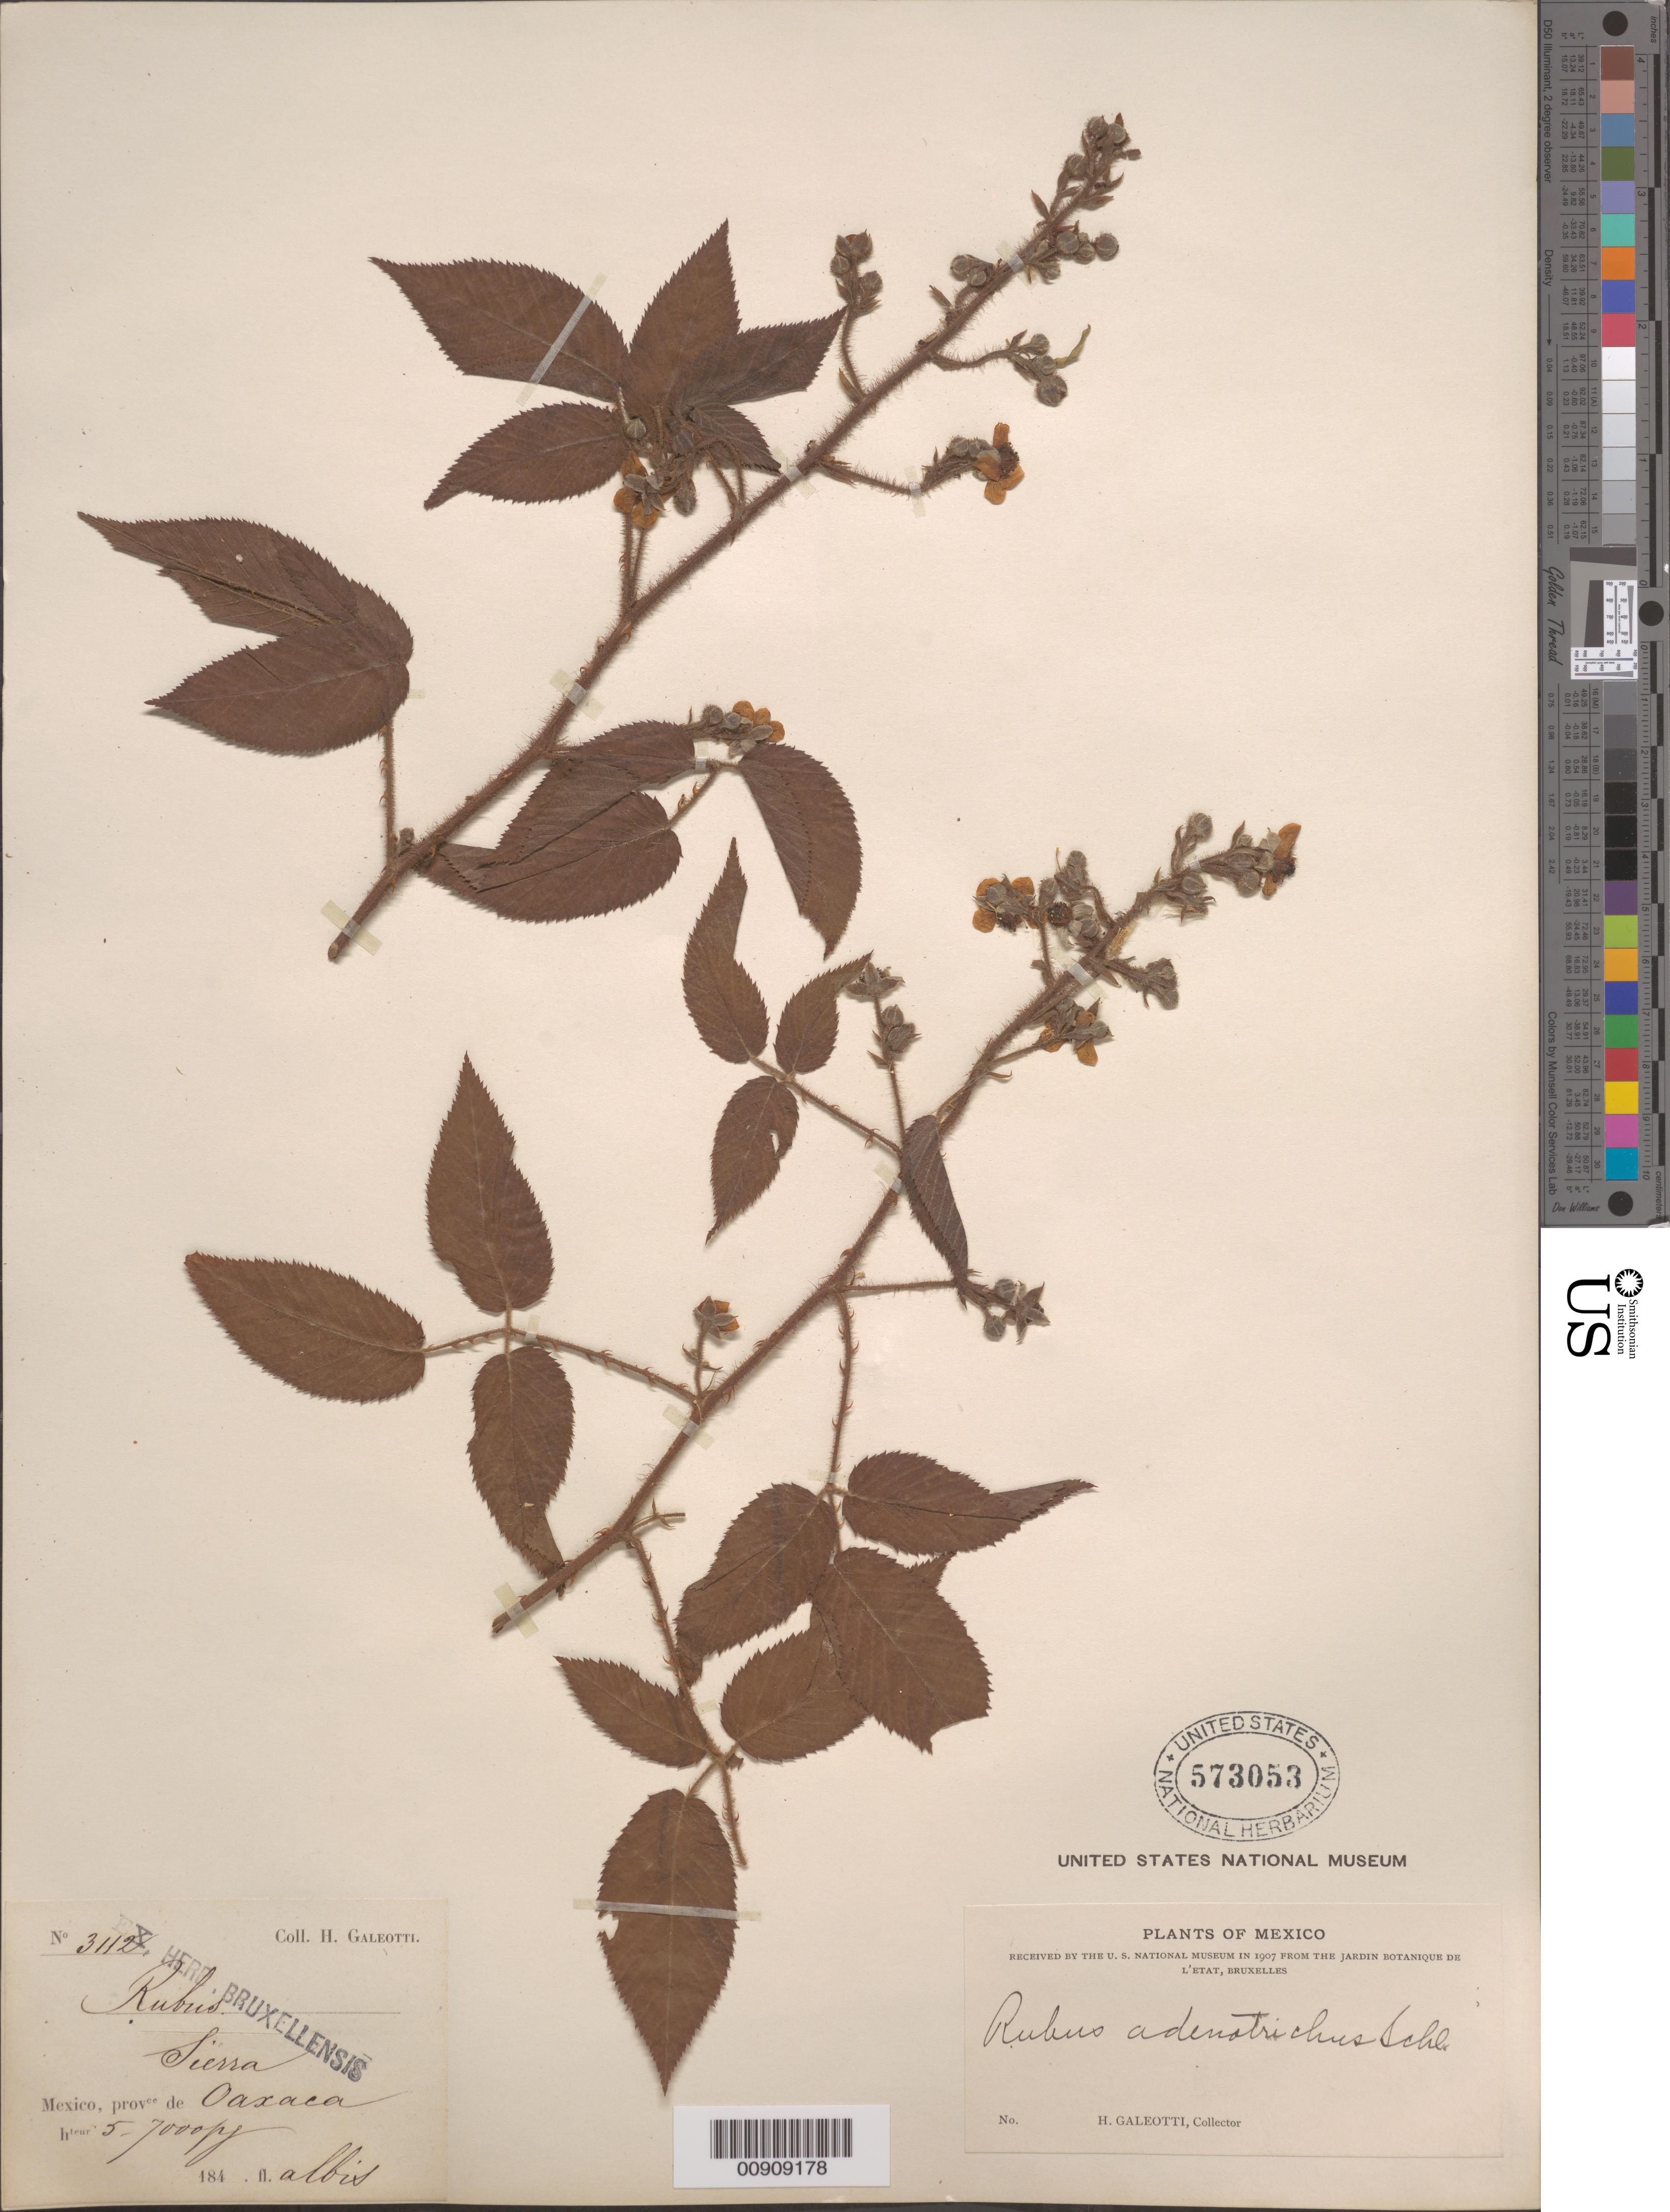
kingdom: Plantae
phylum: Tracheophyta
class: Magnoliopsida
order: Rosales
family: Rosaceae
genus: Rubus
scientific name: Rubus adenotrichos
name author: Schltdl.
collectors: H. G. Galeotti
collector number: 3112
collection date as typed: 184-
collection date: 1840/1849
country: Mexico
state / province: Oaxaca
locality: Sierra Oaxaca.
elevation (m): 1524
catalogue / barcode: US 573053